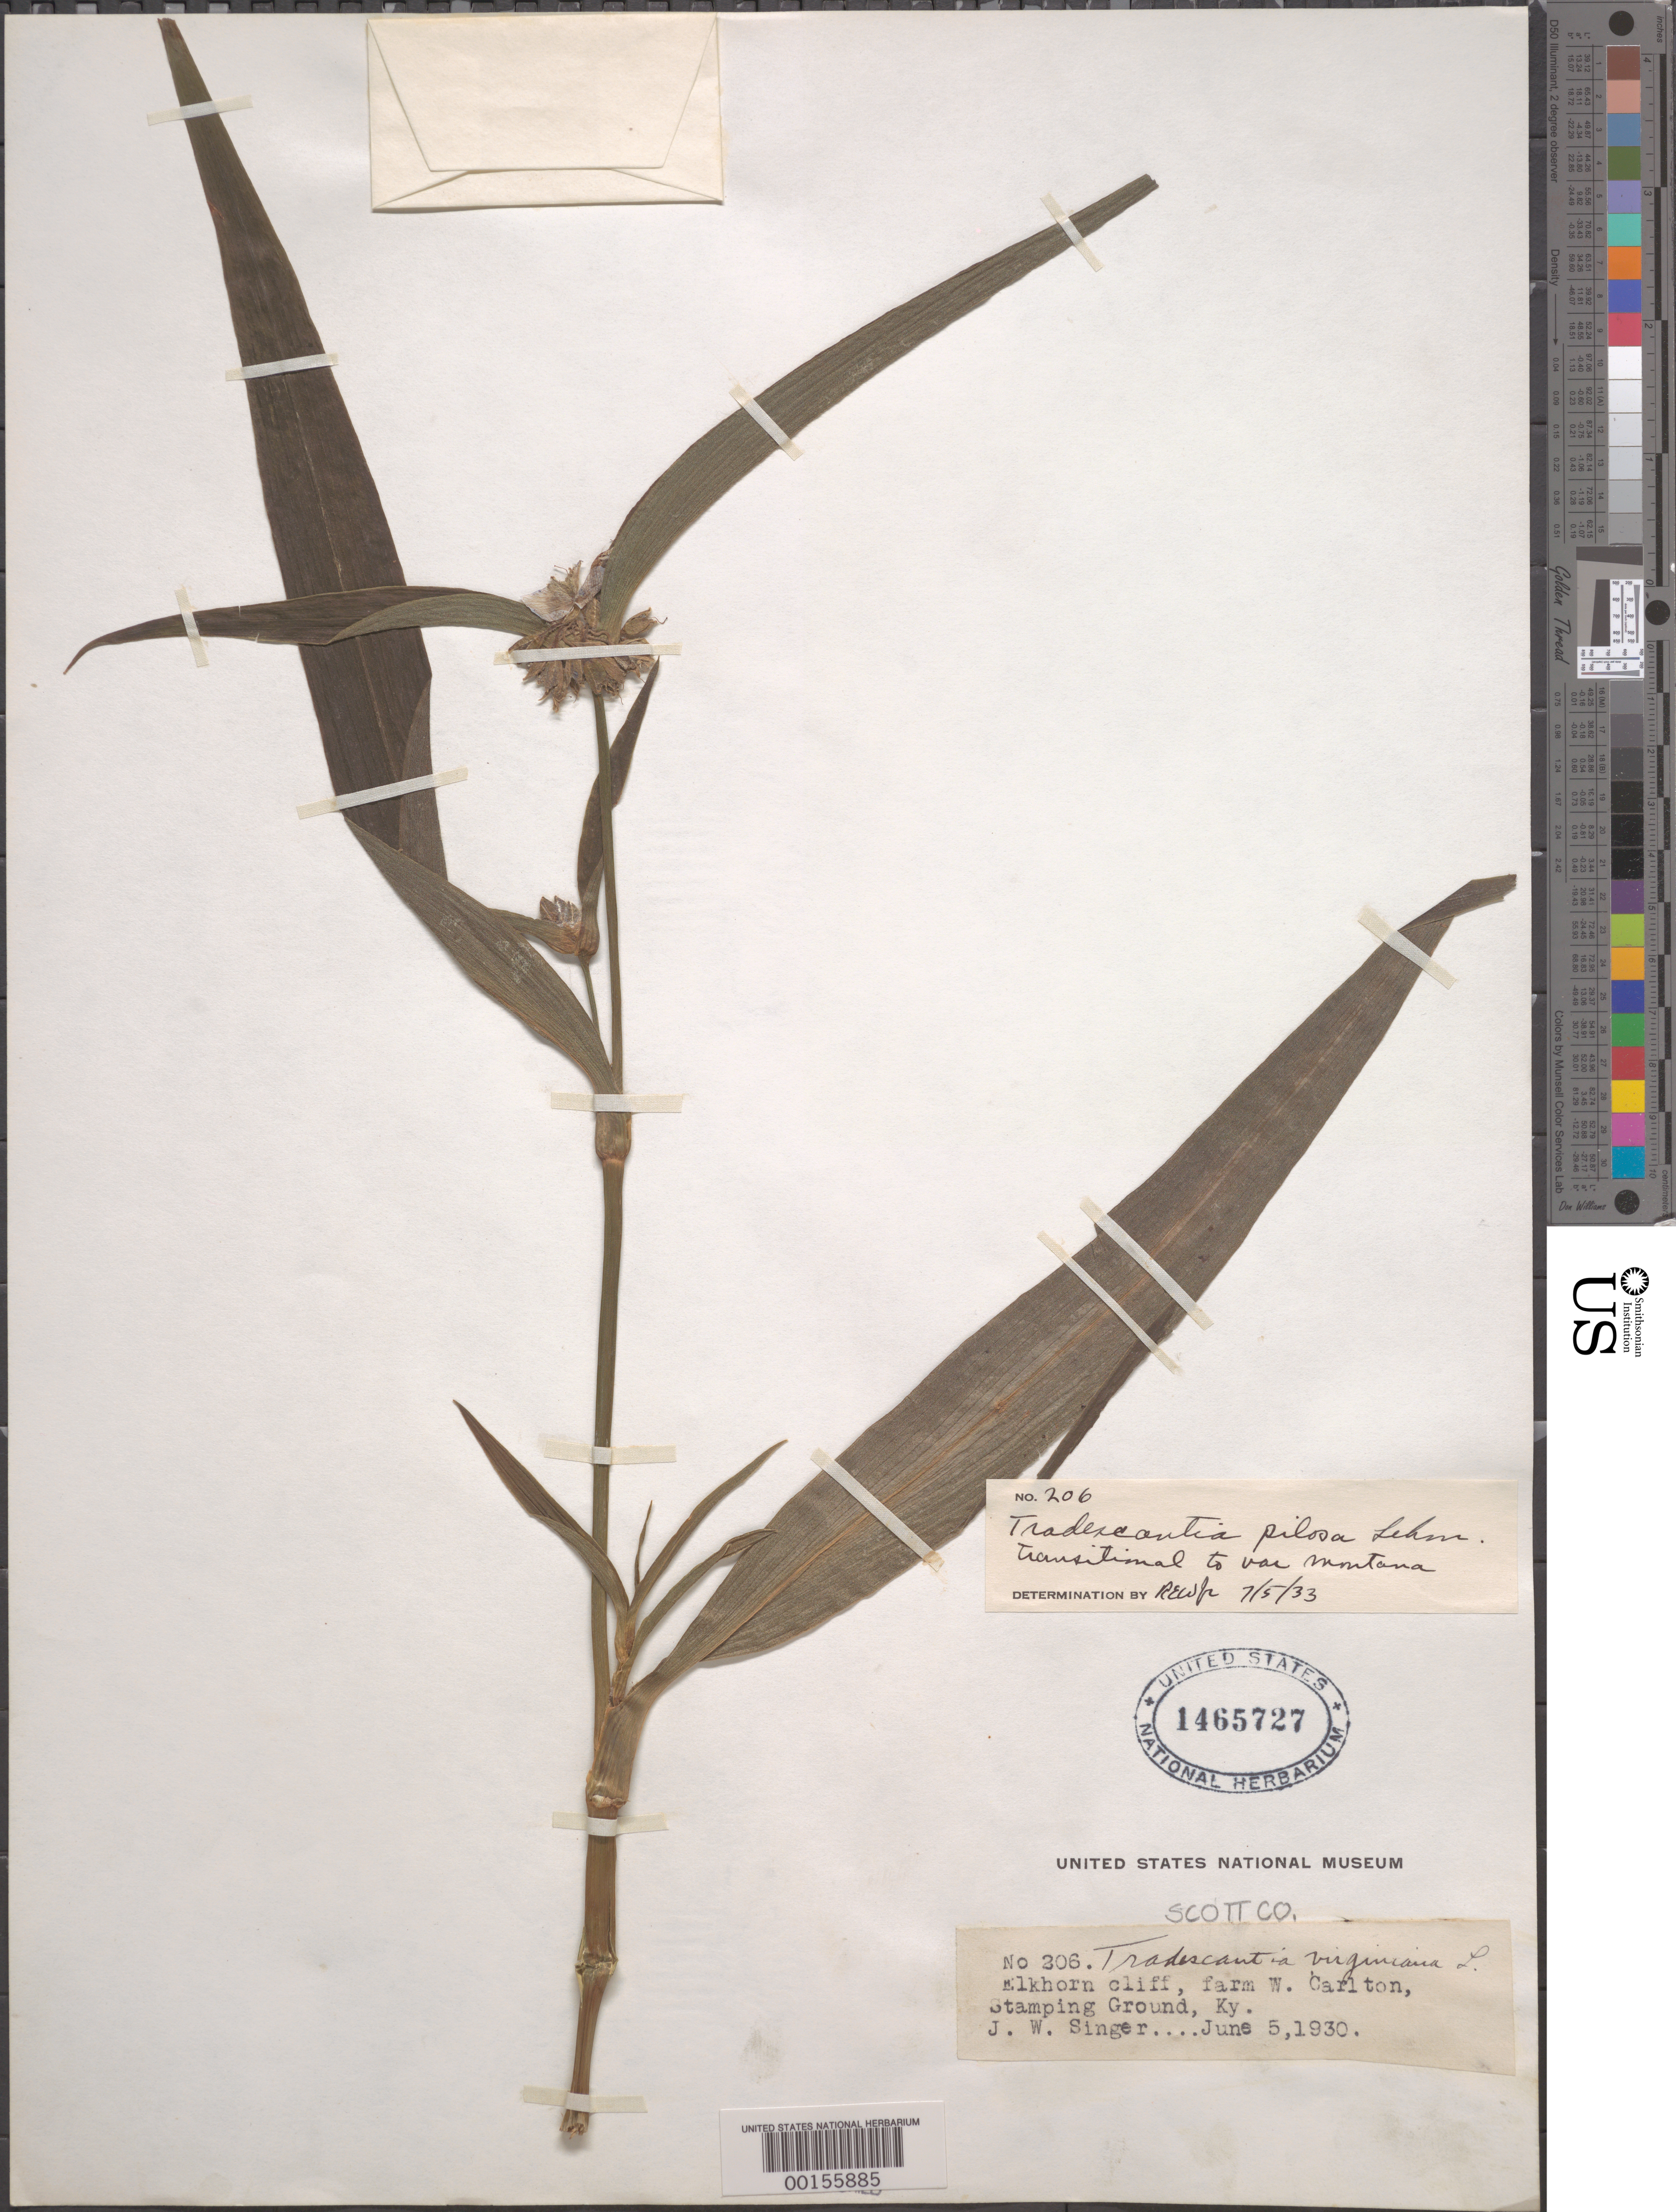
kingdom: Plantae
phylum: Tracheophyta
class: Liliopsida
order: Commelinales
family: Commelinaceae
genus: Tradescantia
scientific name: Tradescantia subaspera var. montana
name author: (Shuttlew. ex Small & Vail) E.S. Anderson & Woodson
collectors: J. EW. Singer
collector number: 206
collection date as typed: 05 Jun 1930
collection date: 1930-06-05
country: United States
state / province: Kentucky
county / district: Scott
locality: Elkhorn cliff, stamping ground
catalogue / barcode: US 1465727